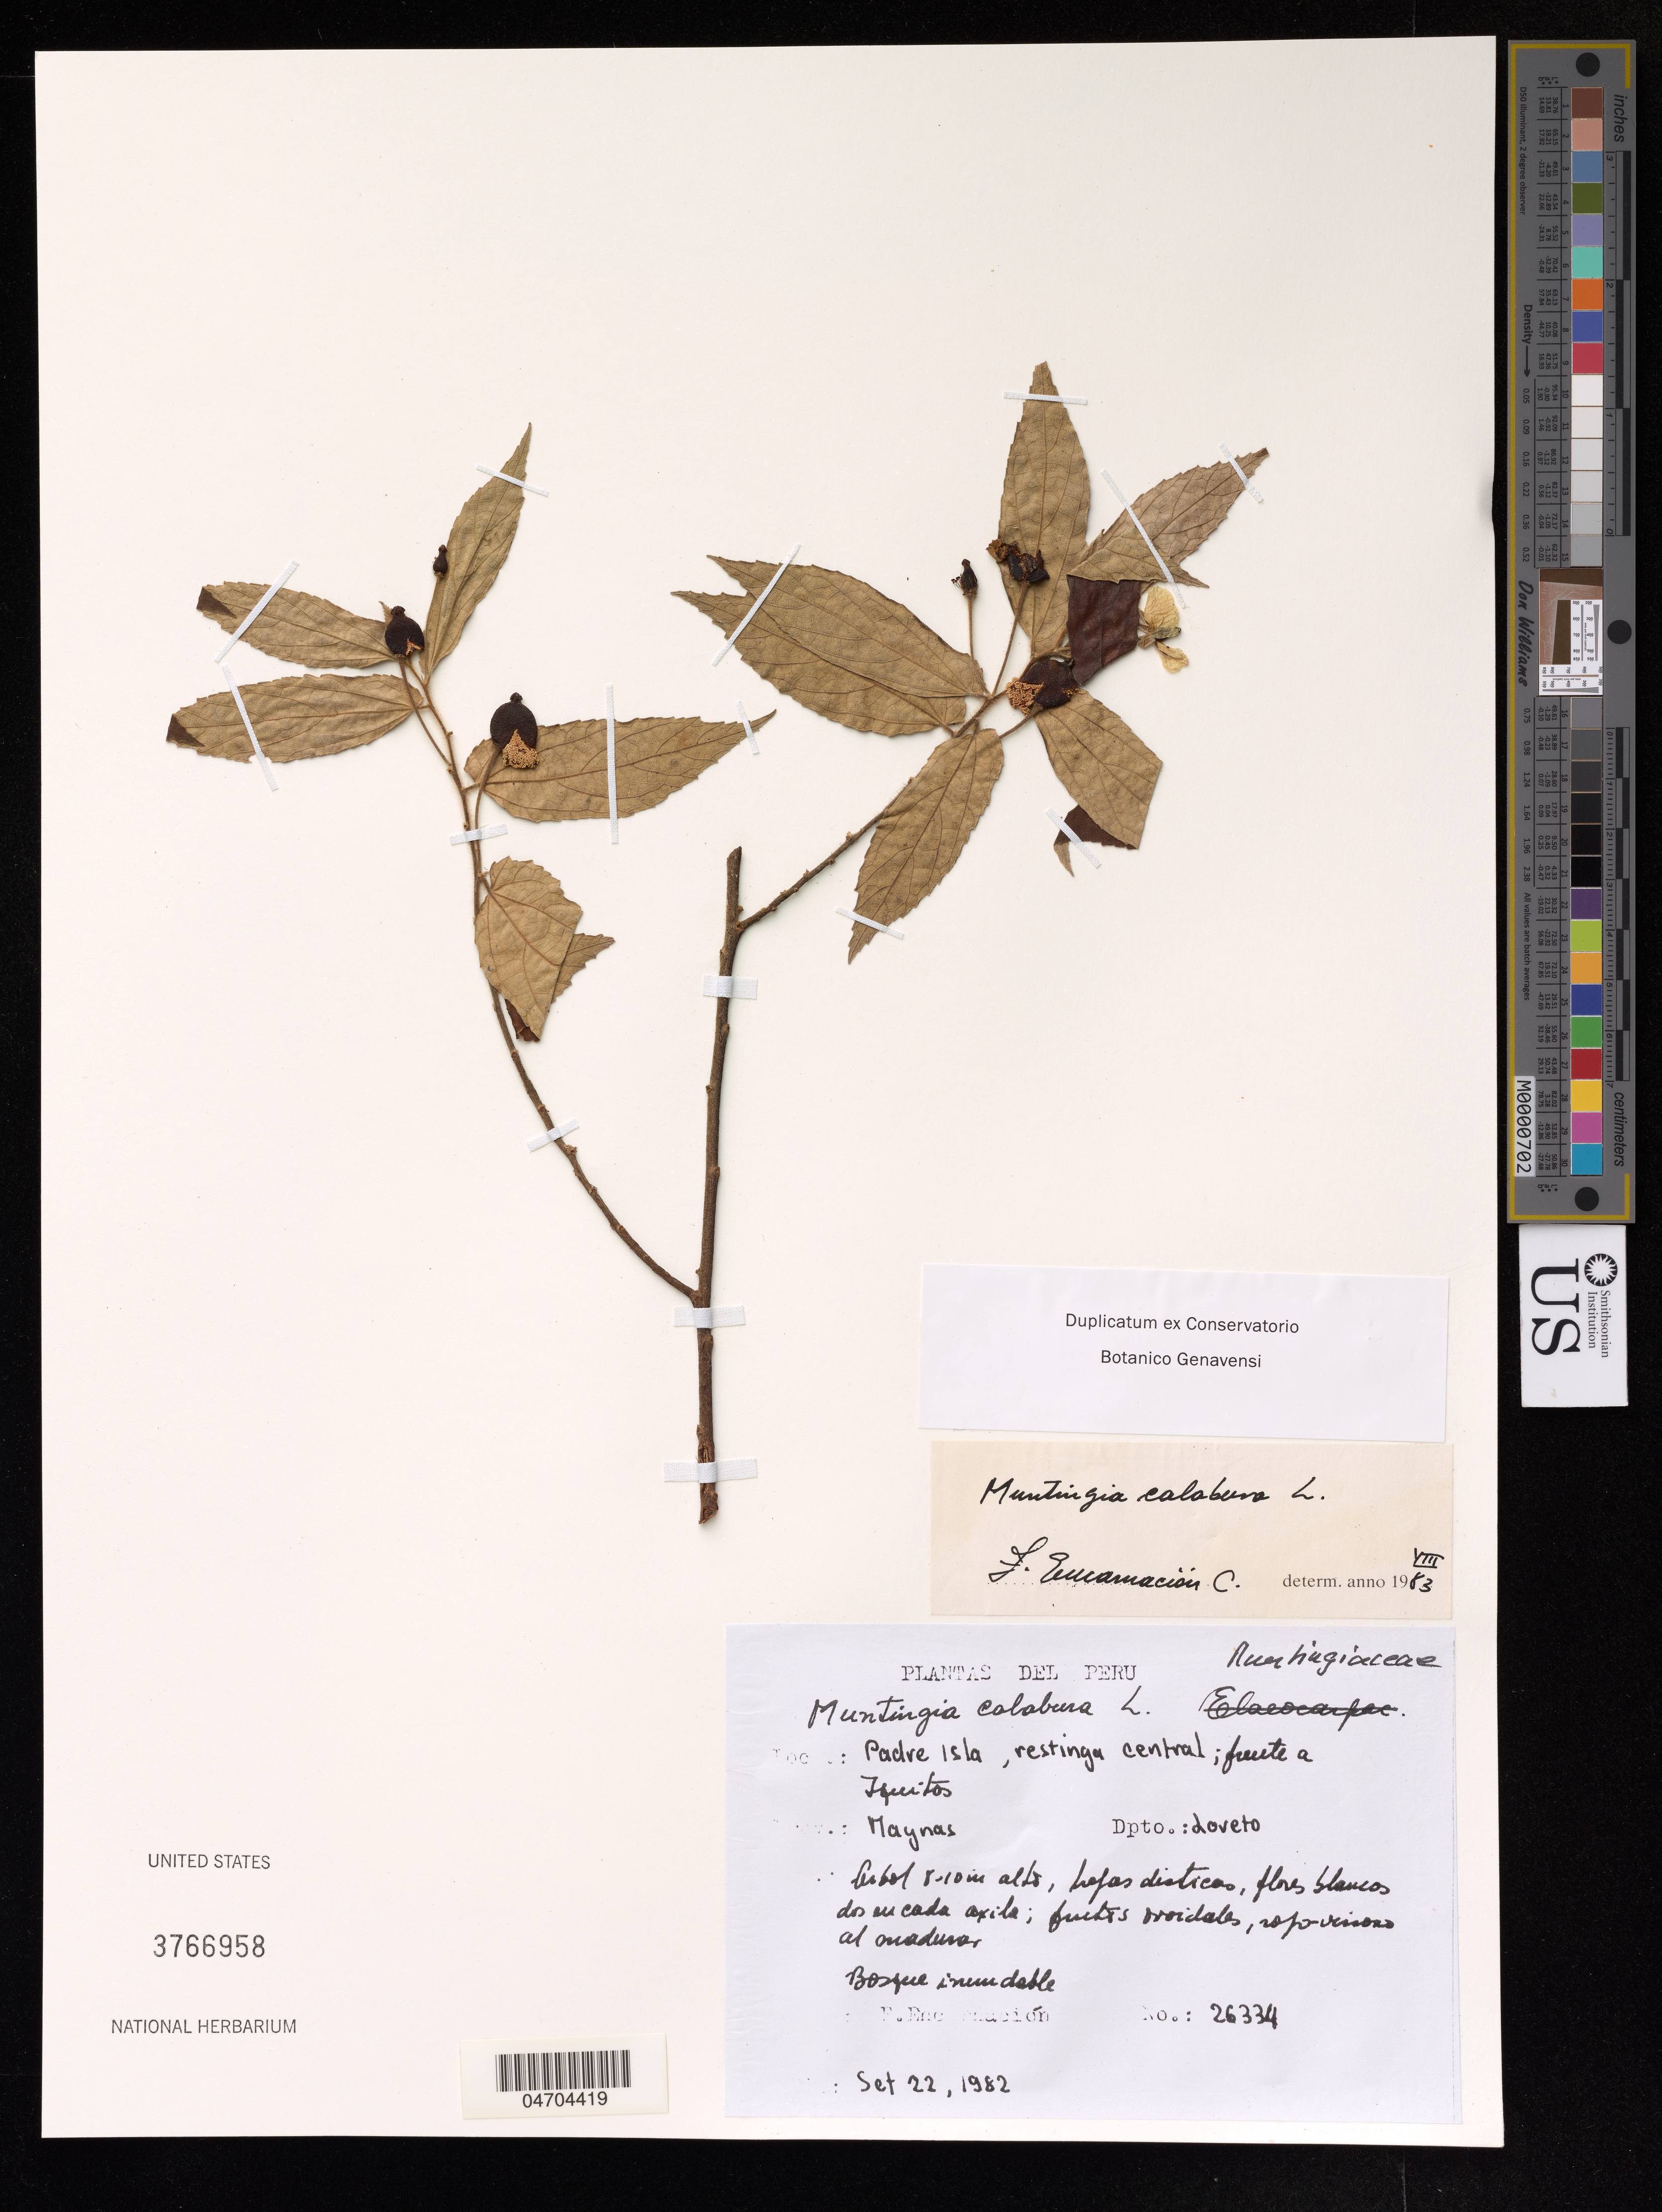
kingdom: Plantae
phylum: Tracheophyta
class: Magnoliopsida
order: Malvales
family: Muntingiaceae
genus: Muntingia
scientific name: Muntingia calabura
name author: L.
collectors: F. Encarnación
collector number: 26334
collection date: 1982-09-22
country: Peru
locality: Padre Isla, Restinga central, funte a Iquitos, Maynas, Loveto.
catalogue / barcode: US 3766958